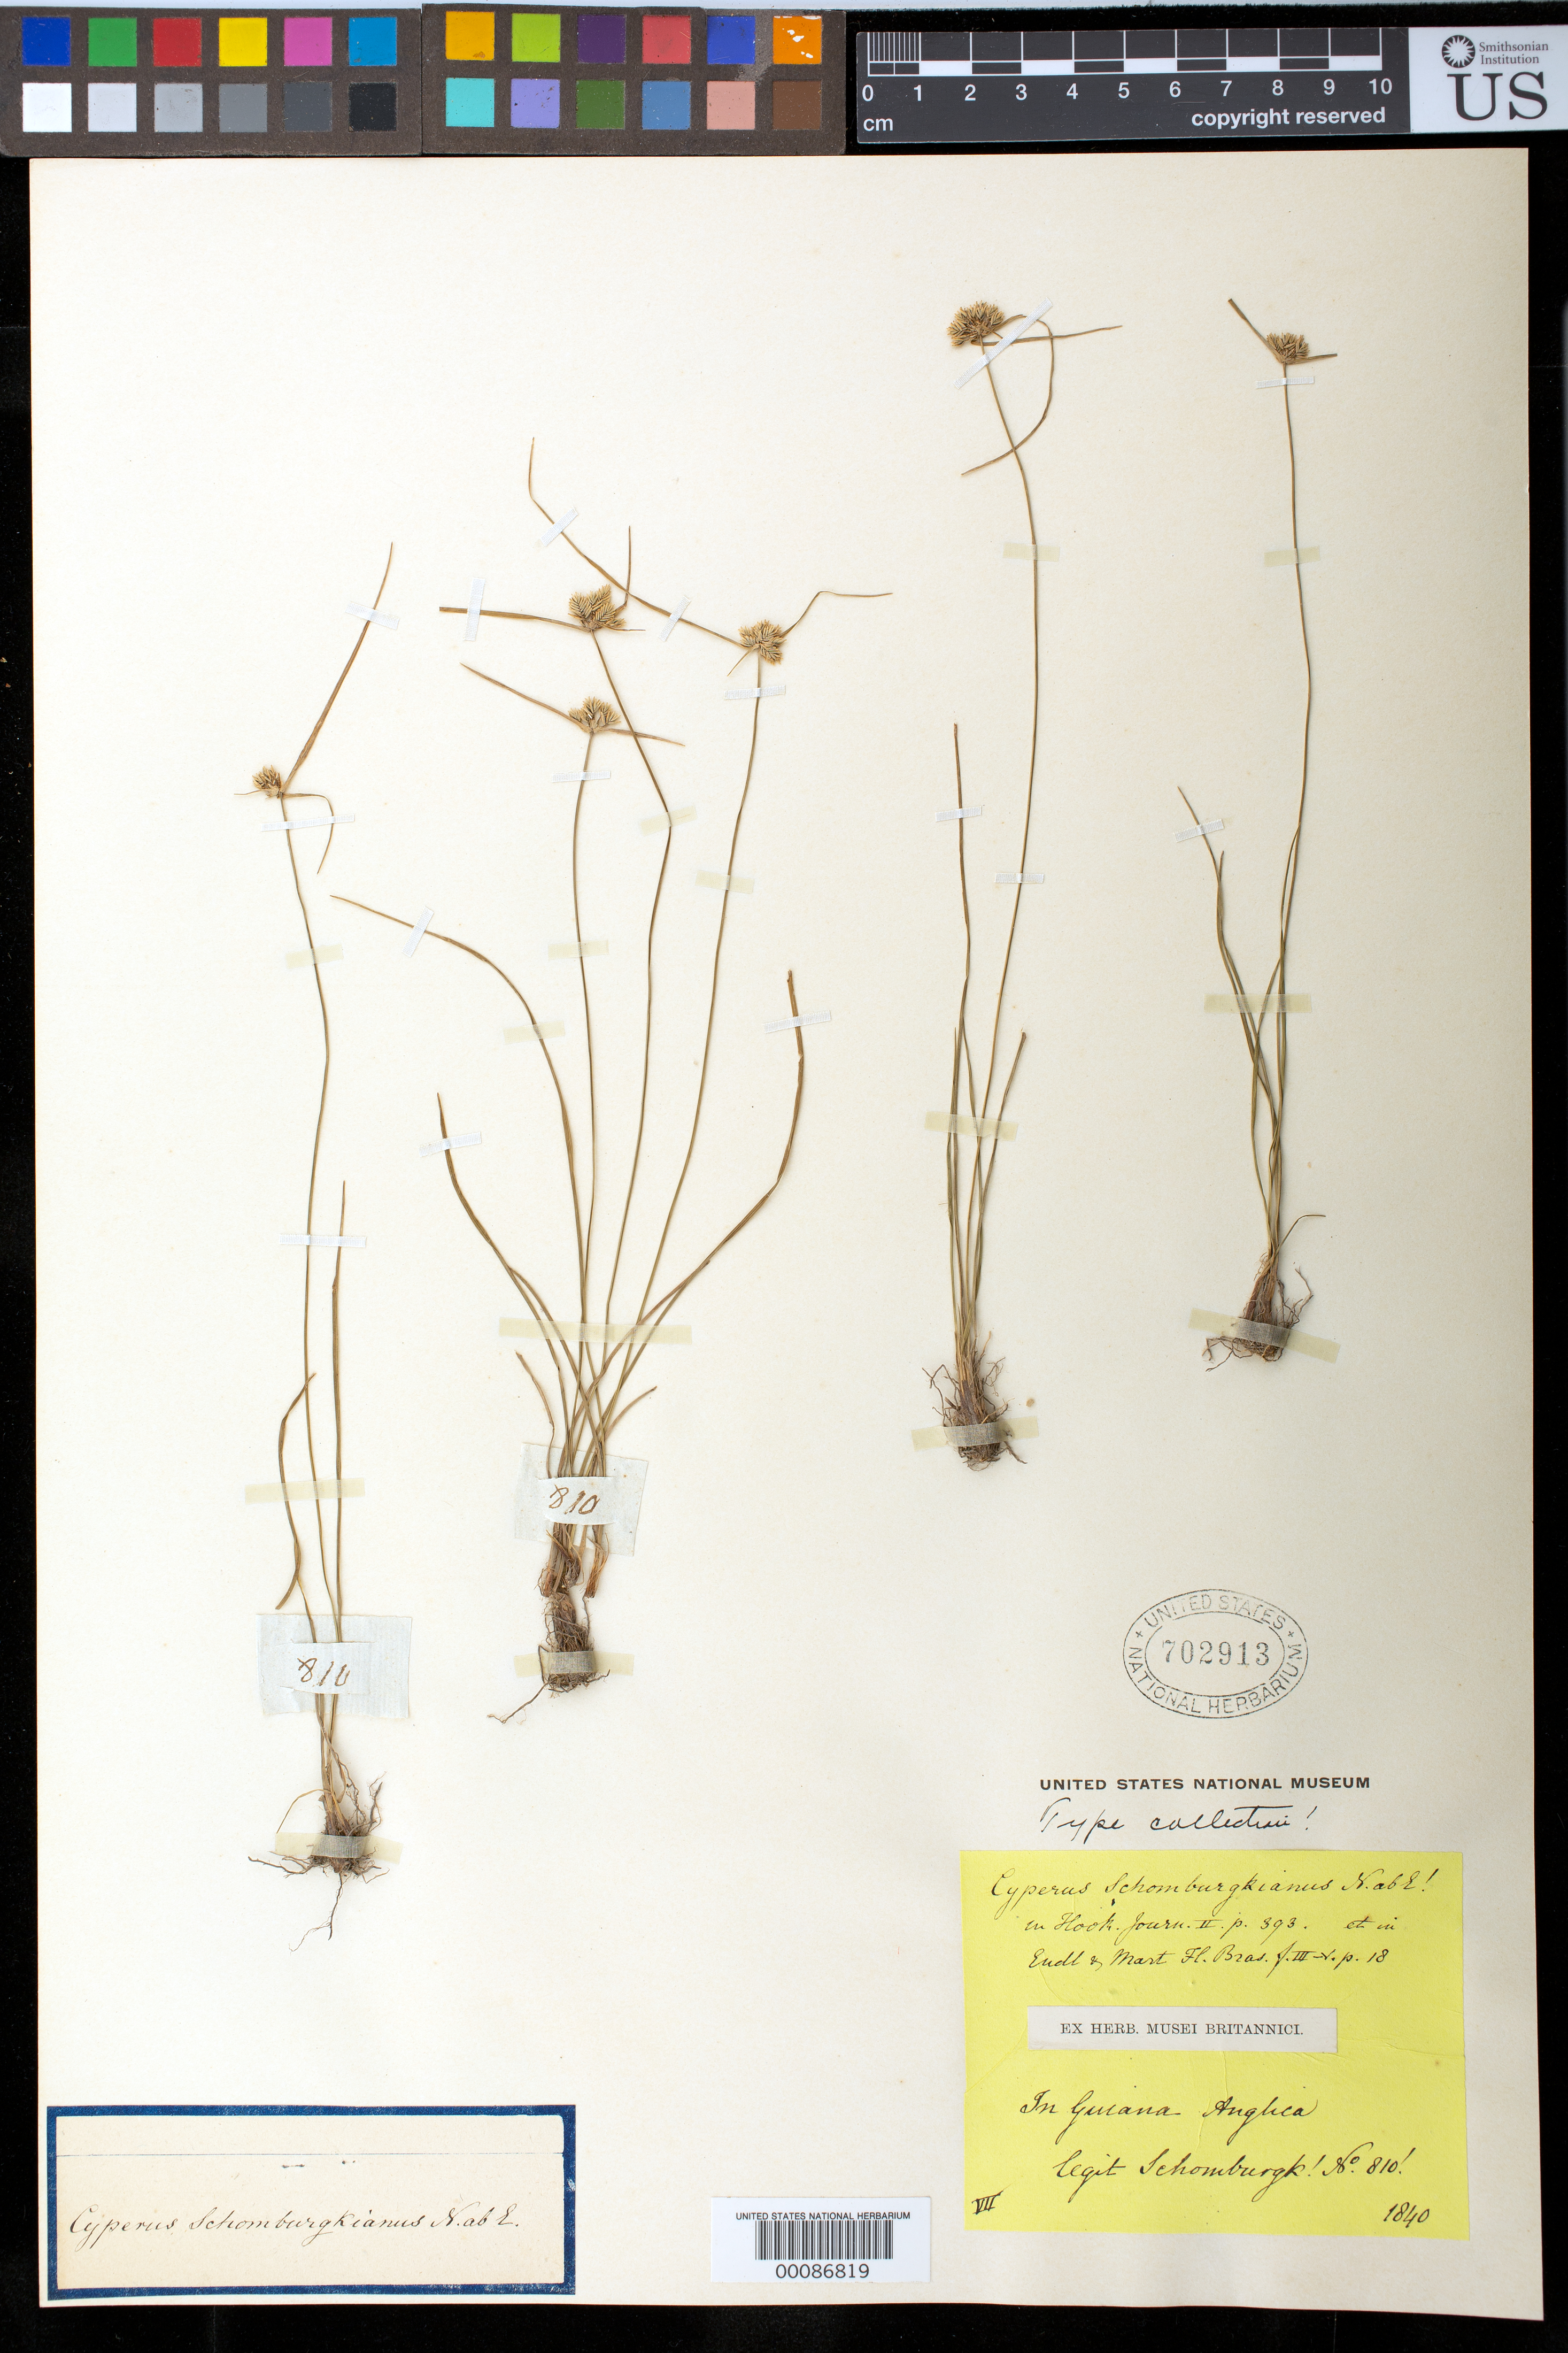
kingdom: Plantae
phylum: Tracheophyta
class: Liliopsida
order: Poales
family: Cyperaceae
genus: Cyperus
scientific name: Cyperus schomburgkianus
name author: Nees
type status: Isotype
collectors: M. R. Schomburgk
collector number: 810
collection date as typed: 1840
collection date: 1840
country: Guyana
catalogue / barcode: US 702913